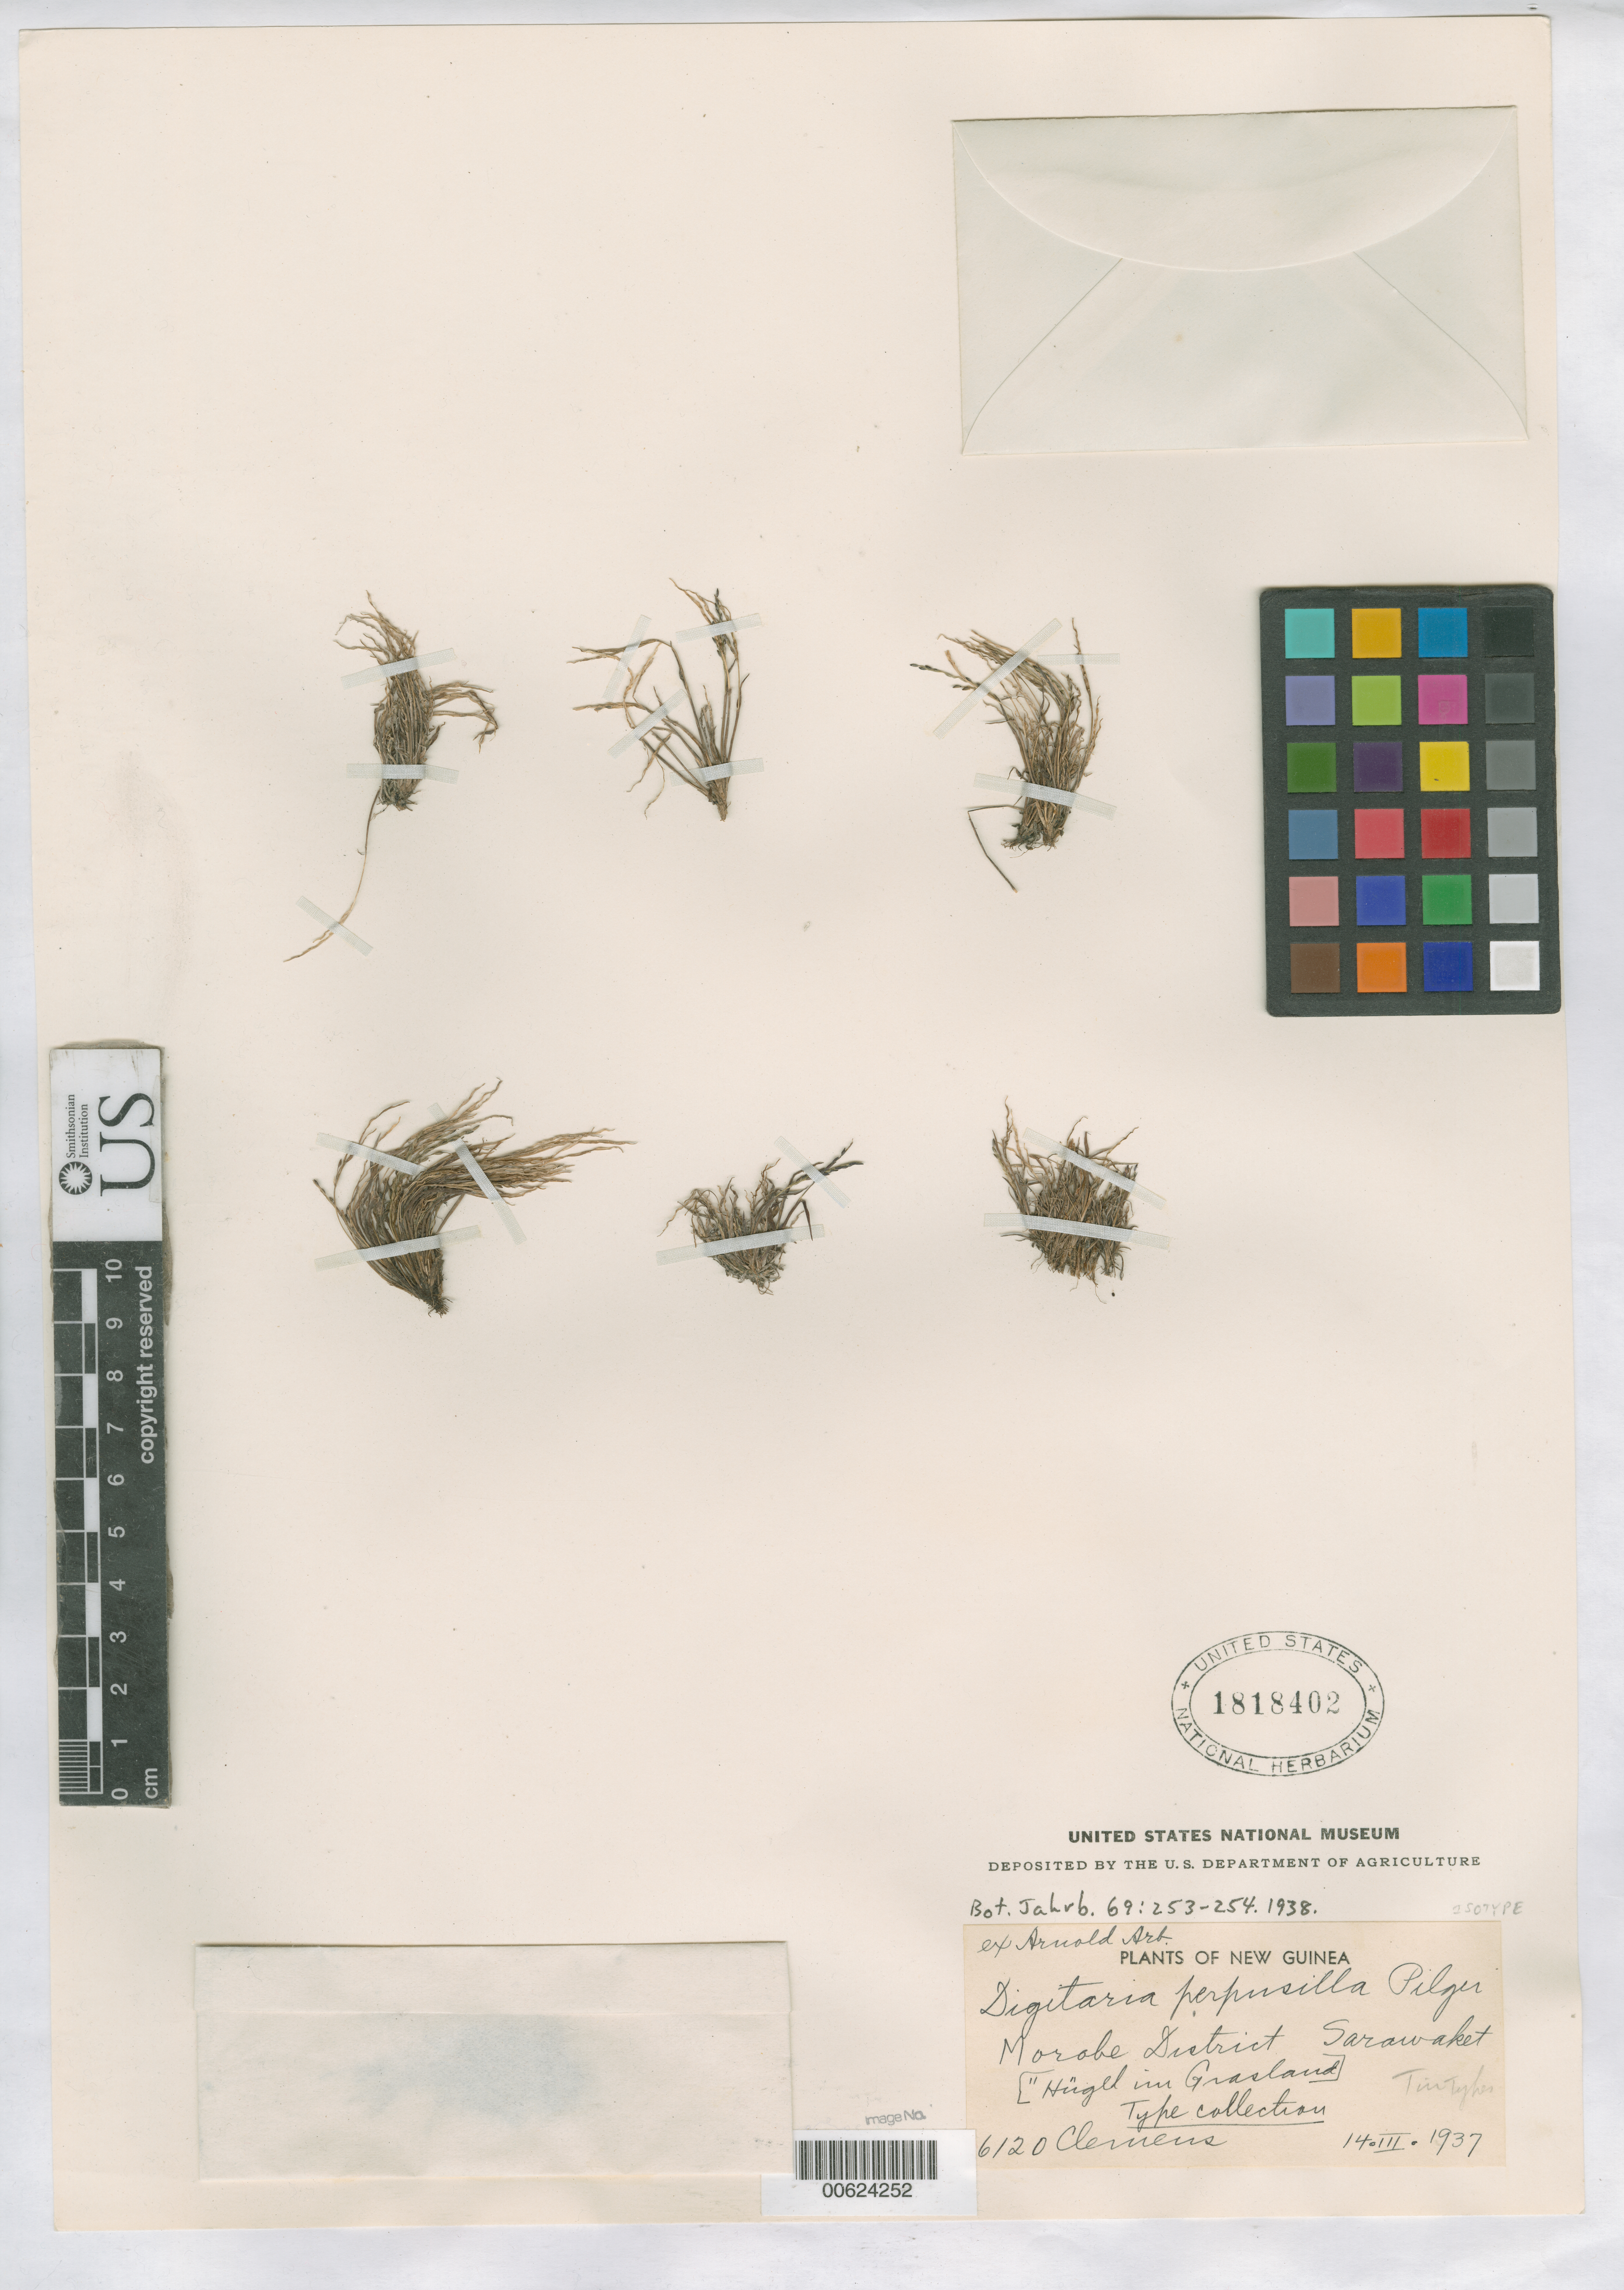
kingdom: Plantae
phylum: Tracheophyta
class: Liliopsida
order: Poales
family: Poaceae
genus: Digitaria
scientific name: Digitaria perpusilla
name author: Pilg.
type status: Isotype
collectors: M. S. Clemens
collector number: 6120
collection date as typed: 14 Mar 1937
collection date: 1937-03-14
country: Papua New Guinea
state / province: Morobe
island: New Guinea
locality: Sarawaket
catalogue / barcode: US 1818402